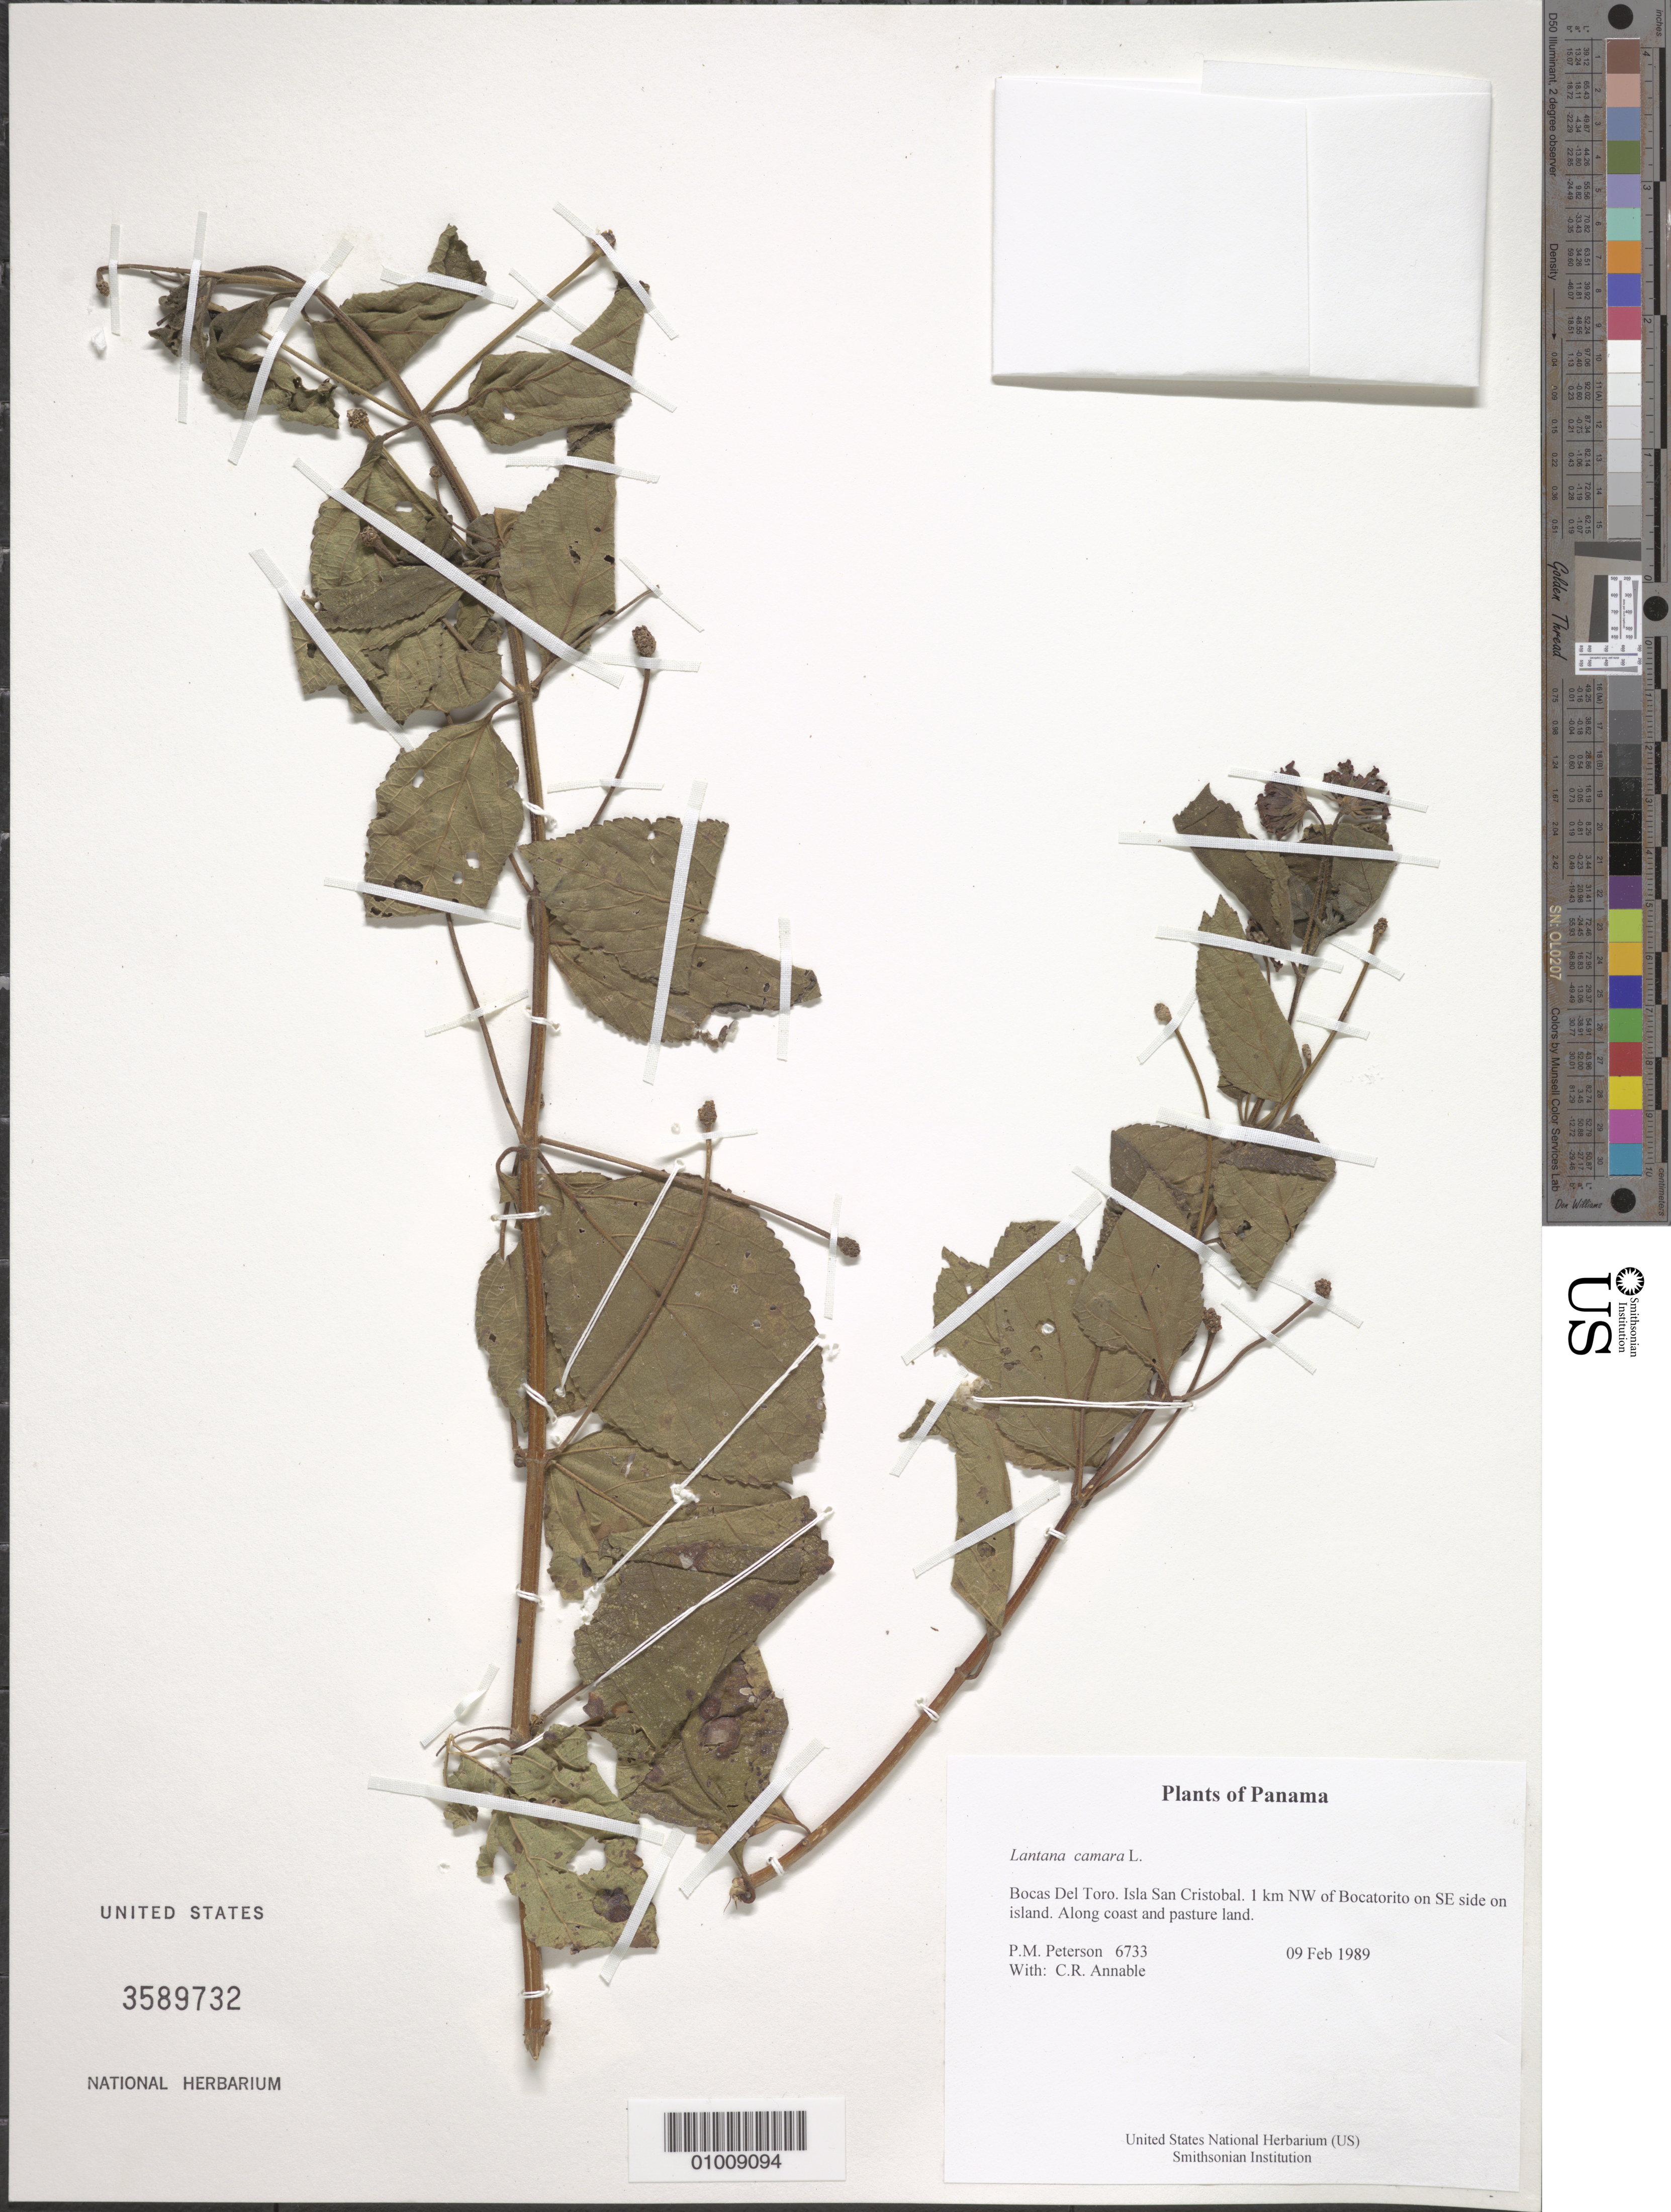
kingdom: Plantae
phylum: Tracheophyta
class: Magnoliopsida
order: Lamiales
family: Verbenaceae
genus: Lantana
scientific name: Lantana camara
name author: L.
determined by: Liesner, R. L.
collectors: P. M. Peterson & C. R. Annable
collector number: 06733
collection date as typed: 09 Feb 1989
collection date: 1989-02-09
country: Panama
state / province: Bocas del Toro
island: San Cristobal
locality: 1 km NW of Bocatorito on SE side on island.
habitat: Along coast and pasture land.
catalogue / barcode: US 3589732